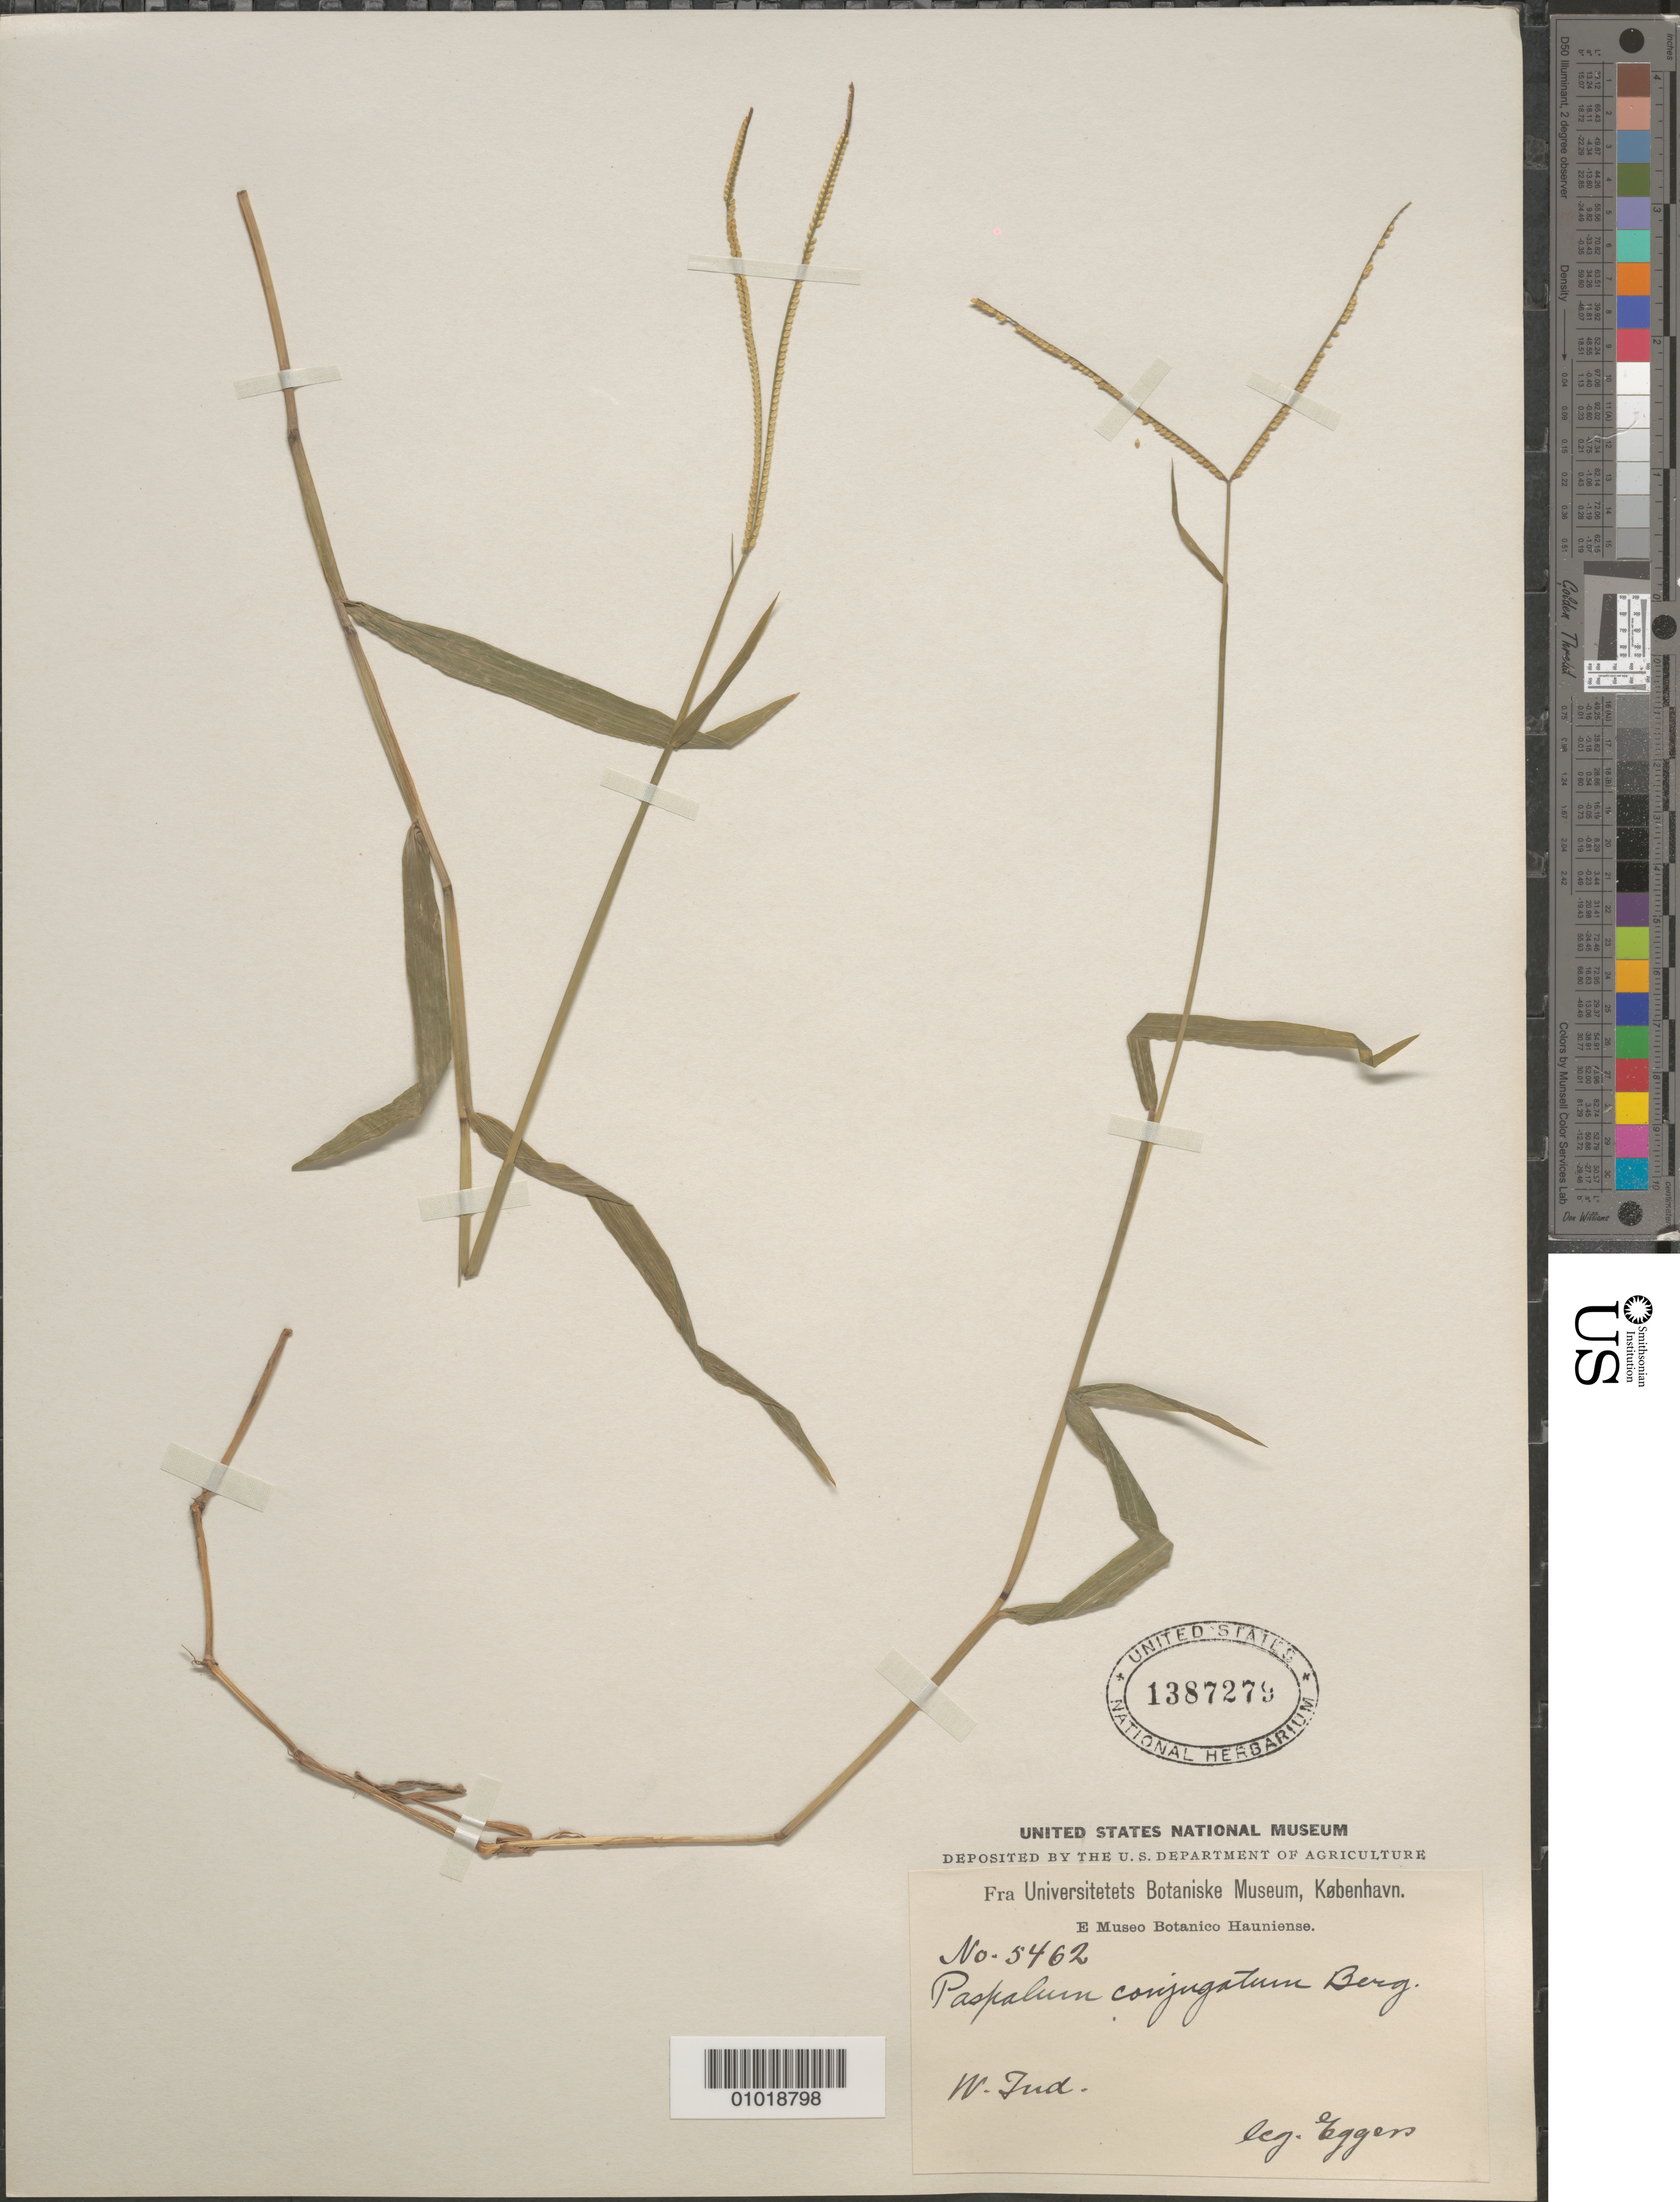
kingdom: Plantae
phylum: Tracheophyta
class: Liliopsida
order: Poales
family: Poaceae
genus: Paspalum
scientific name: Paspalum conjugatum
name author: P.J. Bergius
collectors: H. F. A. von Eggers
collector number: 5462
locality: W. Ind.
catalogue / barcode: US 1387279